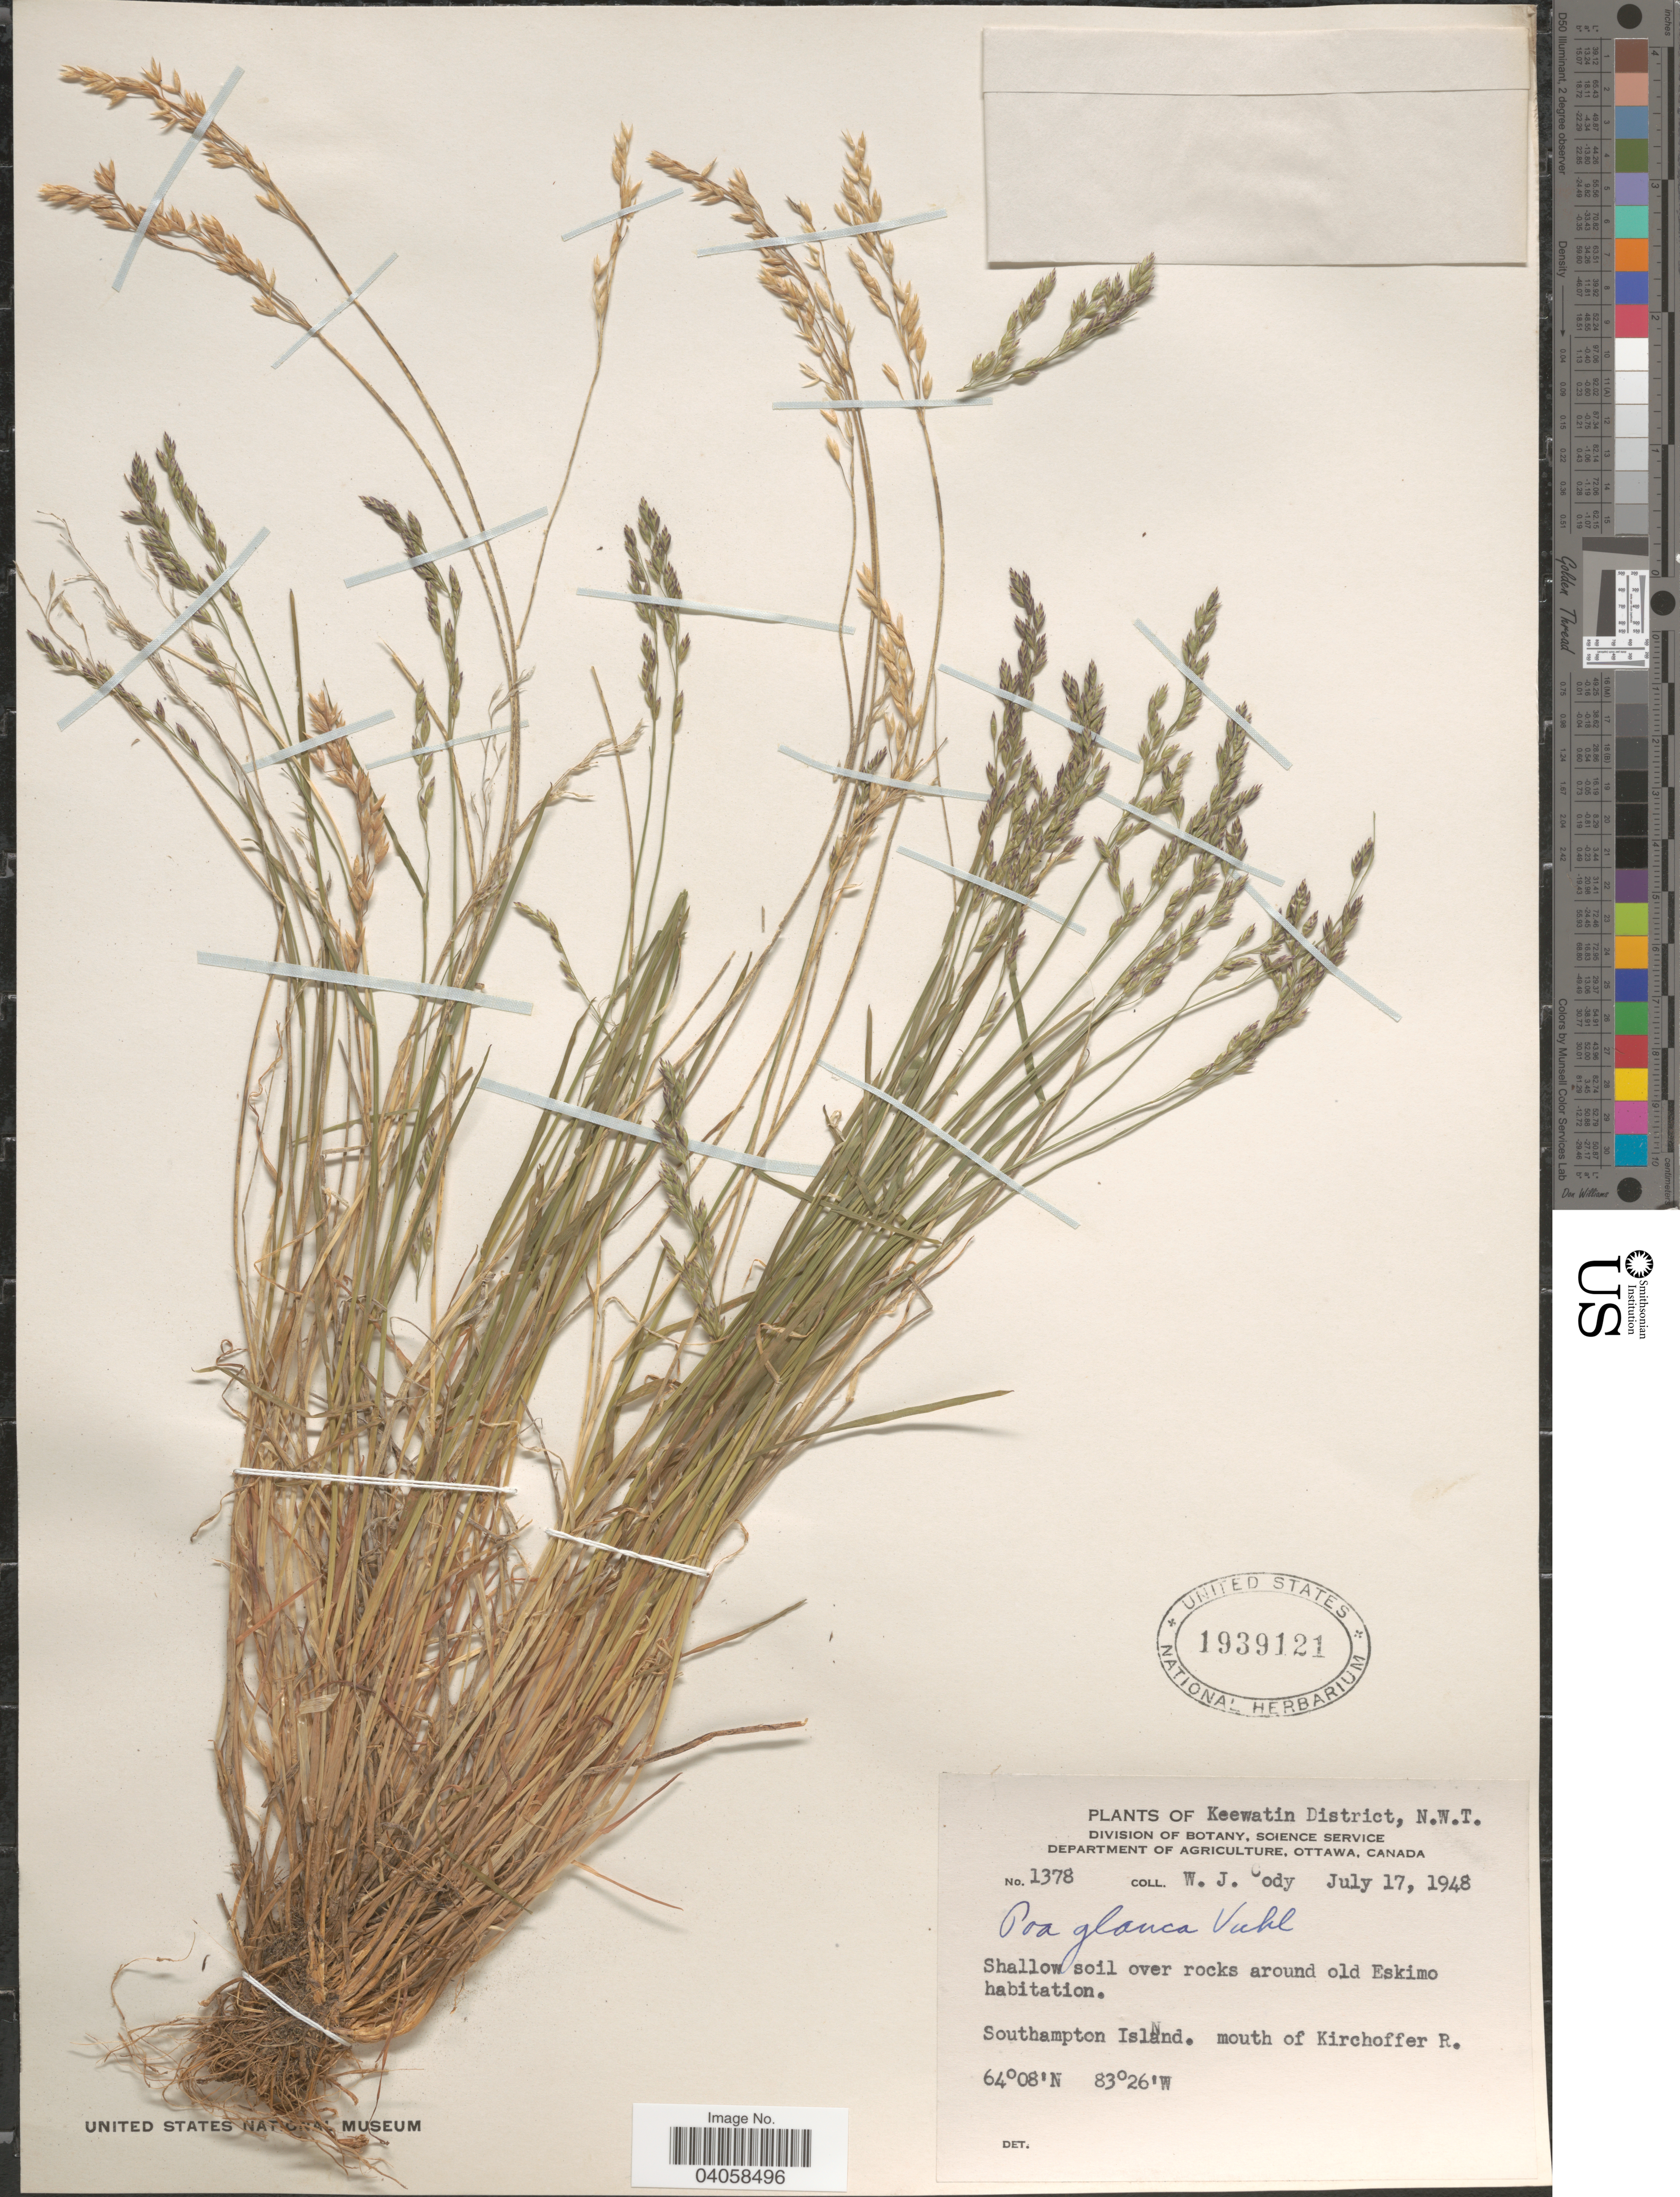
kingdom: Plantae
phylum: Tracheophyta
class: Liliopsida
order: Poales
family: Poaceae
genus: Poa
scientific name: Poa glauca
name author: Vahl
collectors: W. Cody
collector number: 1378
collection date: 1948-07-17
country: Canada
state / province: Northwest Territories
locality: Keewatin District. Around old Eskimo habitation. Southampton Island. mouth of Kirchoffer R.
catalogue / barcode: US 1939121